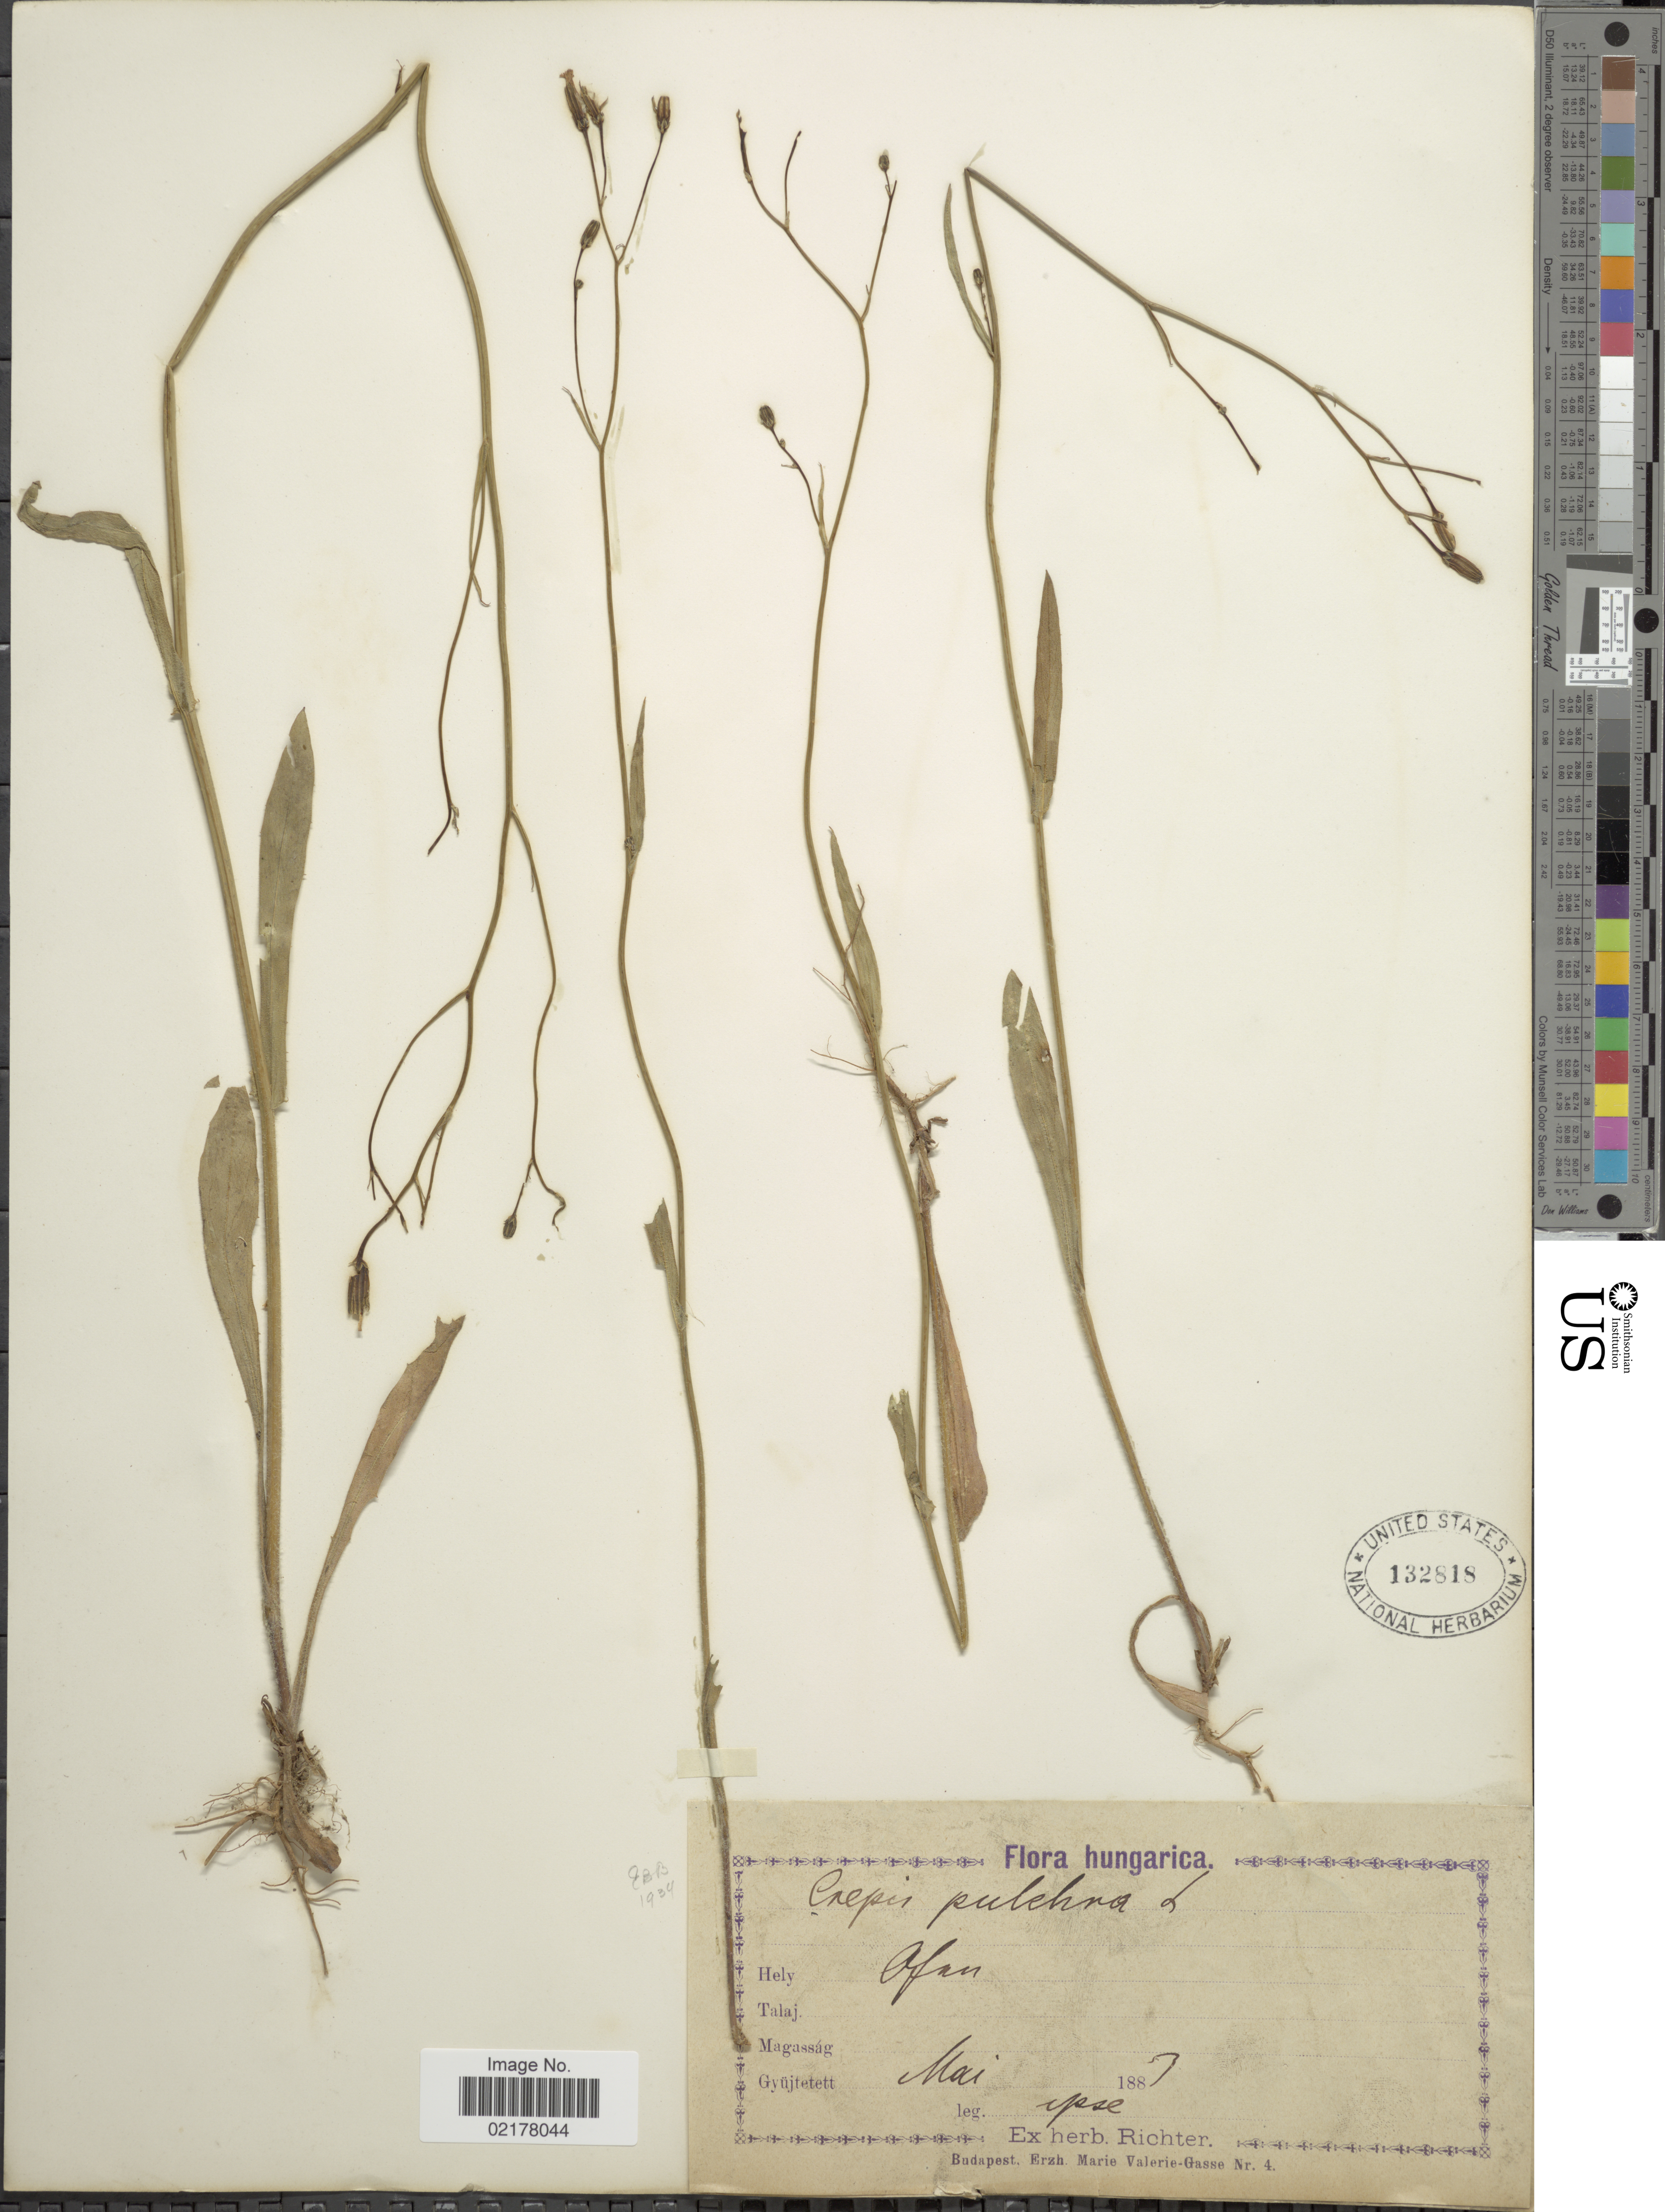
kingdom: Plantae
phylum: Tracheophyta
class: Magnoliopsida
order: Asterales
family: Asteraceae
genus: Crepis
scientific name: Crepis pulchra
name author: L.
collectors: -. Ipse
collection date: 1887-05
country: Hungary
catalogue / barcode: US 132818